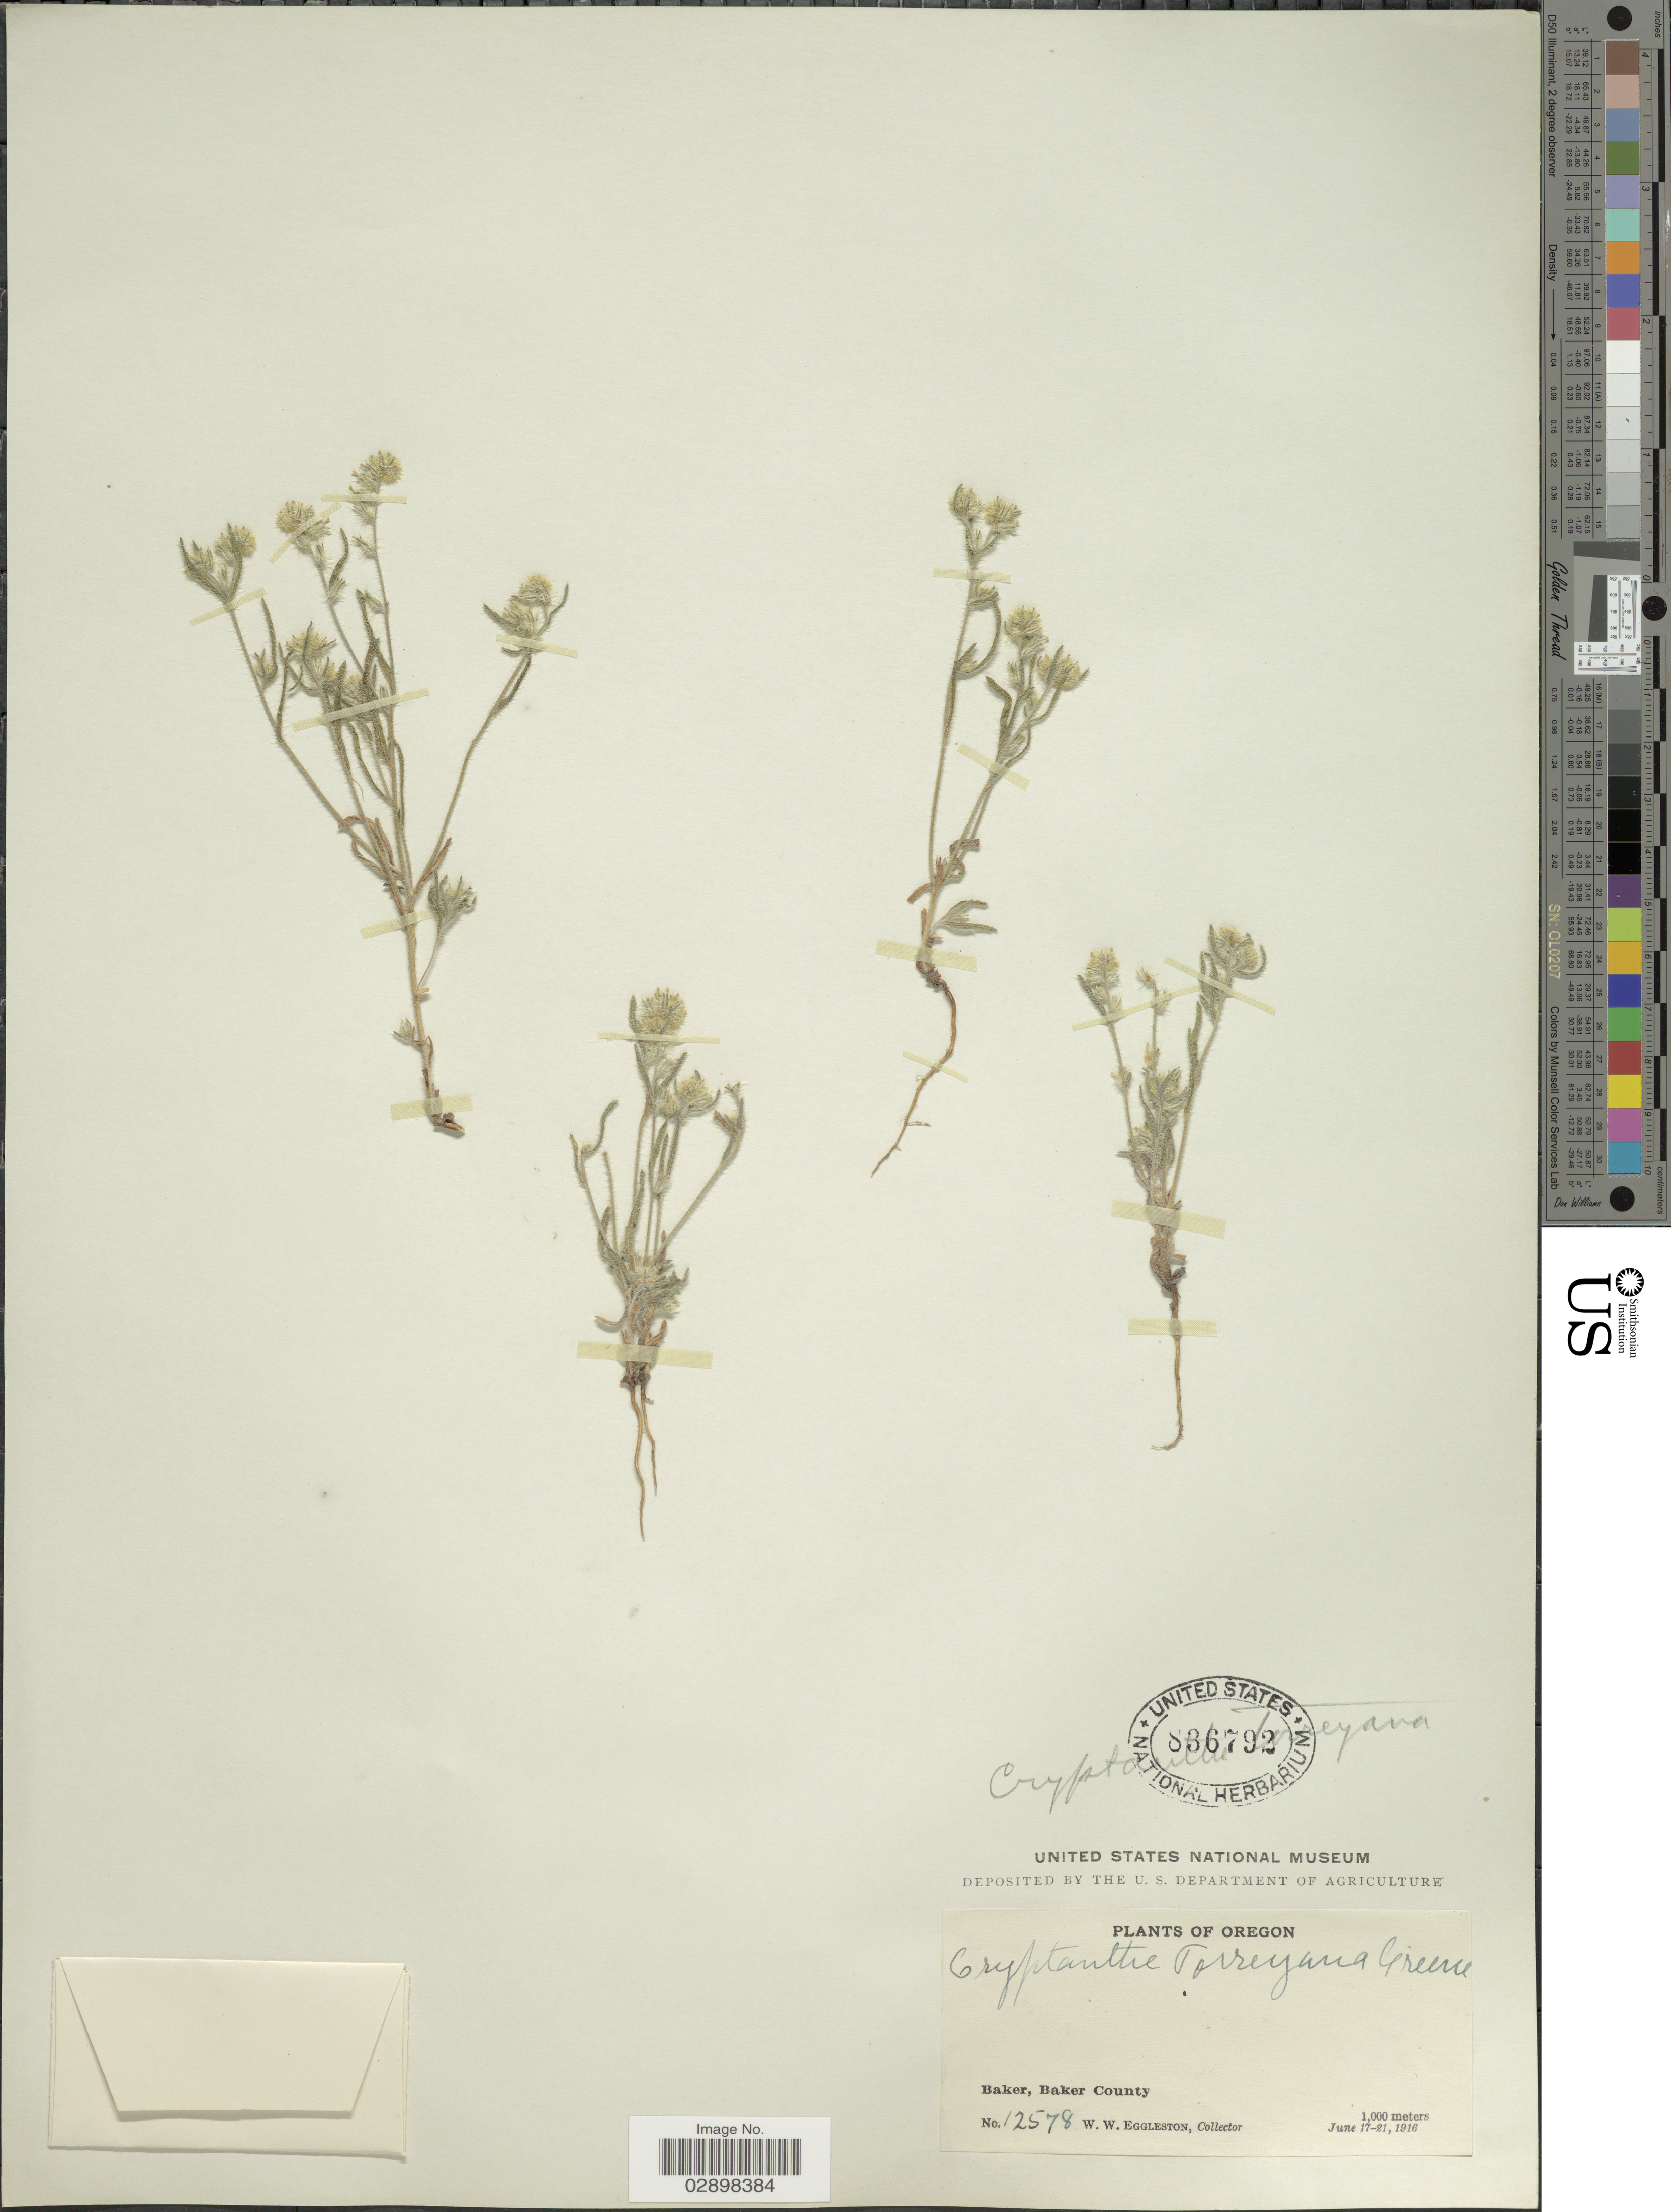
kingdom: Plantae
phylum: Tracheophyta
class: Magnoliopsida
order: Boraginales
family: Boraginaceae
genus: Cryptantha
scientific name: Cryptantha torreyana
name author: (A. Gray) S.W. Greene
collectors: W. W. Eggleston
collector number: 12578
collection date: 1916-06-17/1916-06-21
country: United States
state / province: Oregon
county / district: Baker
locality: Baker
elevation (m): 1000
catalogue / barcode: US 836792